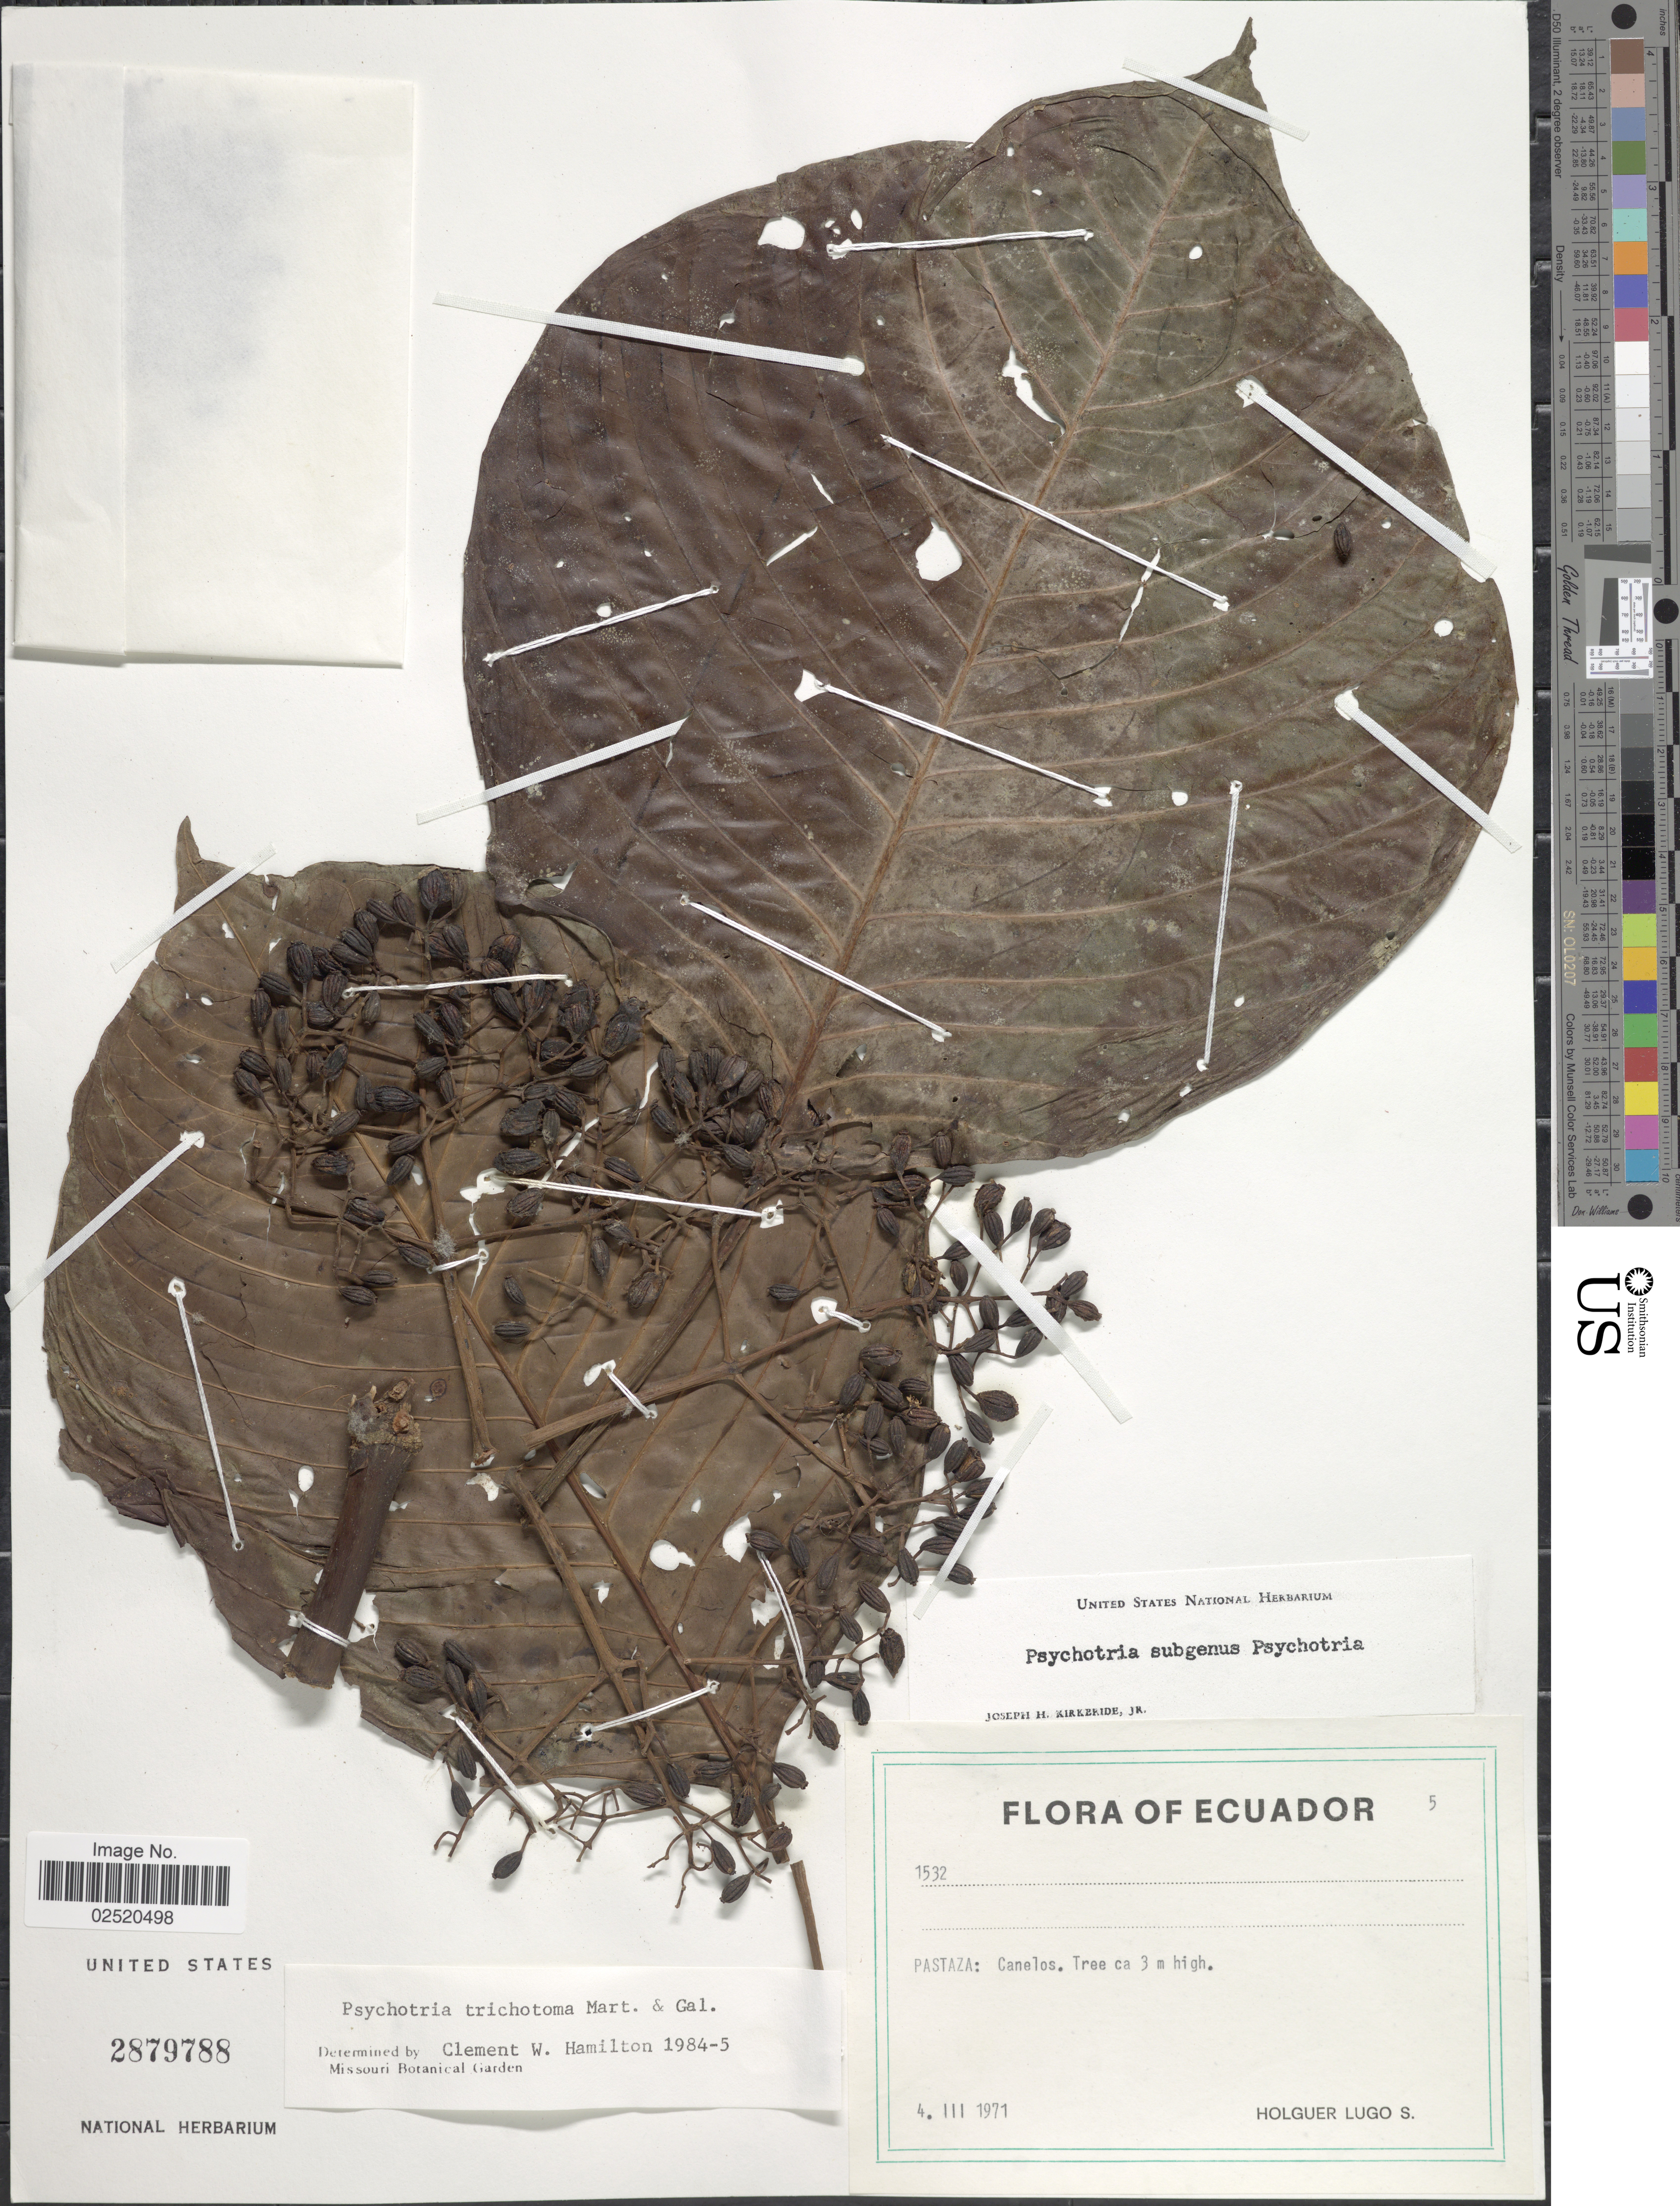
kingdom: Plantae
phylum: Tracheophyta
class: Magnoliopsida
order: Gentianales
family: Rubiaceae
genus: Psychotria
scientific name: Psychotria trichotoma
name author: M. Martens & Galeotti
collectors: H. Lugo S.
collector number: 1532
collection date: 1971-03-04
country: Ecuador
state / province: Pastaza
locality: Canelos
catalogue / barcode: US 2879788